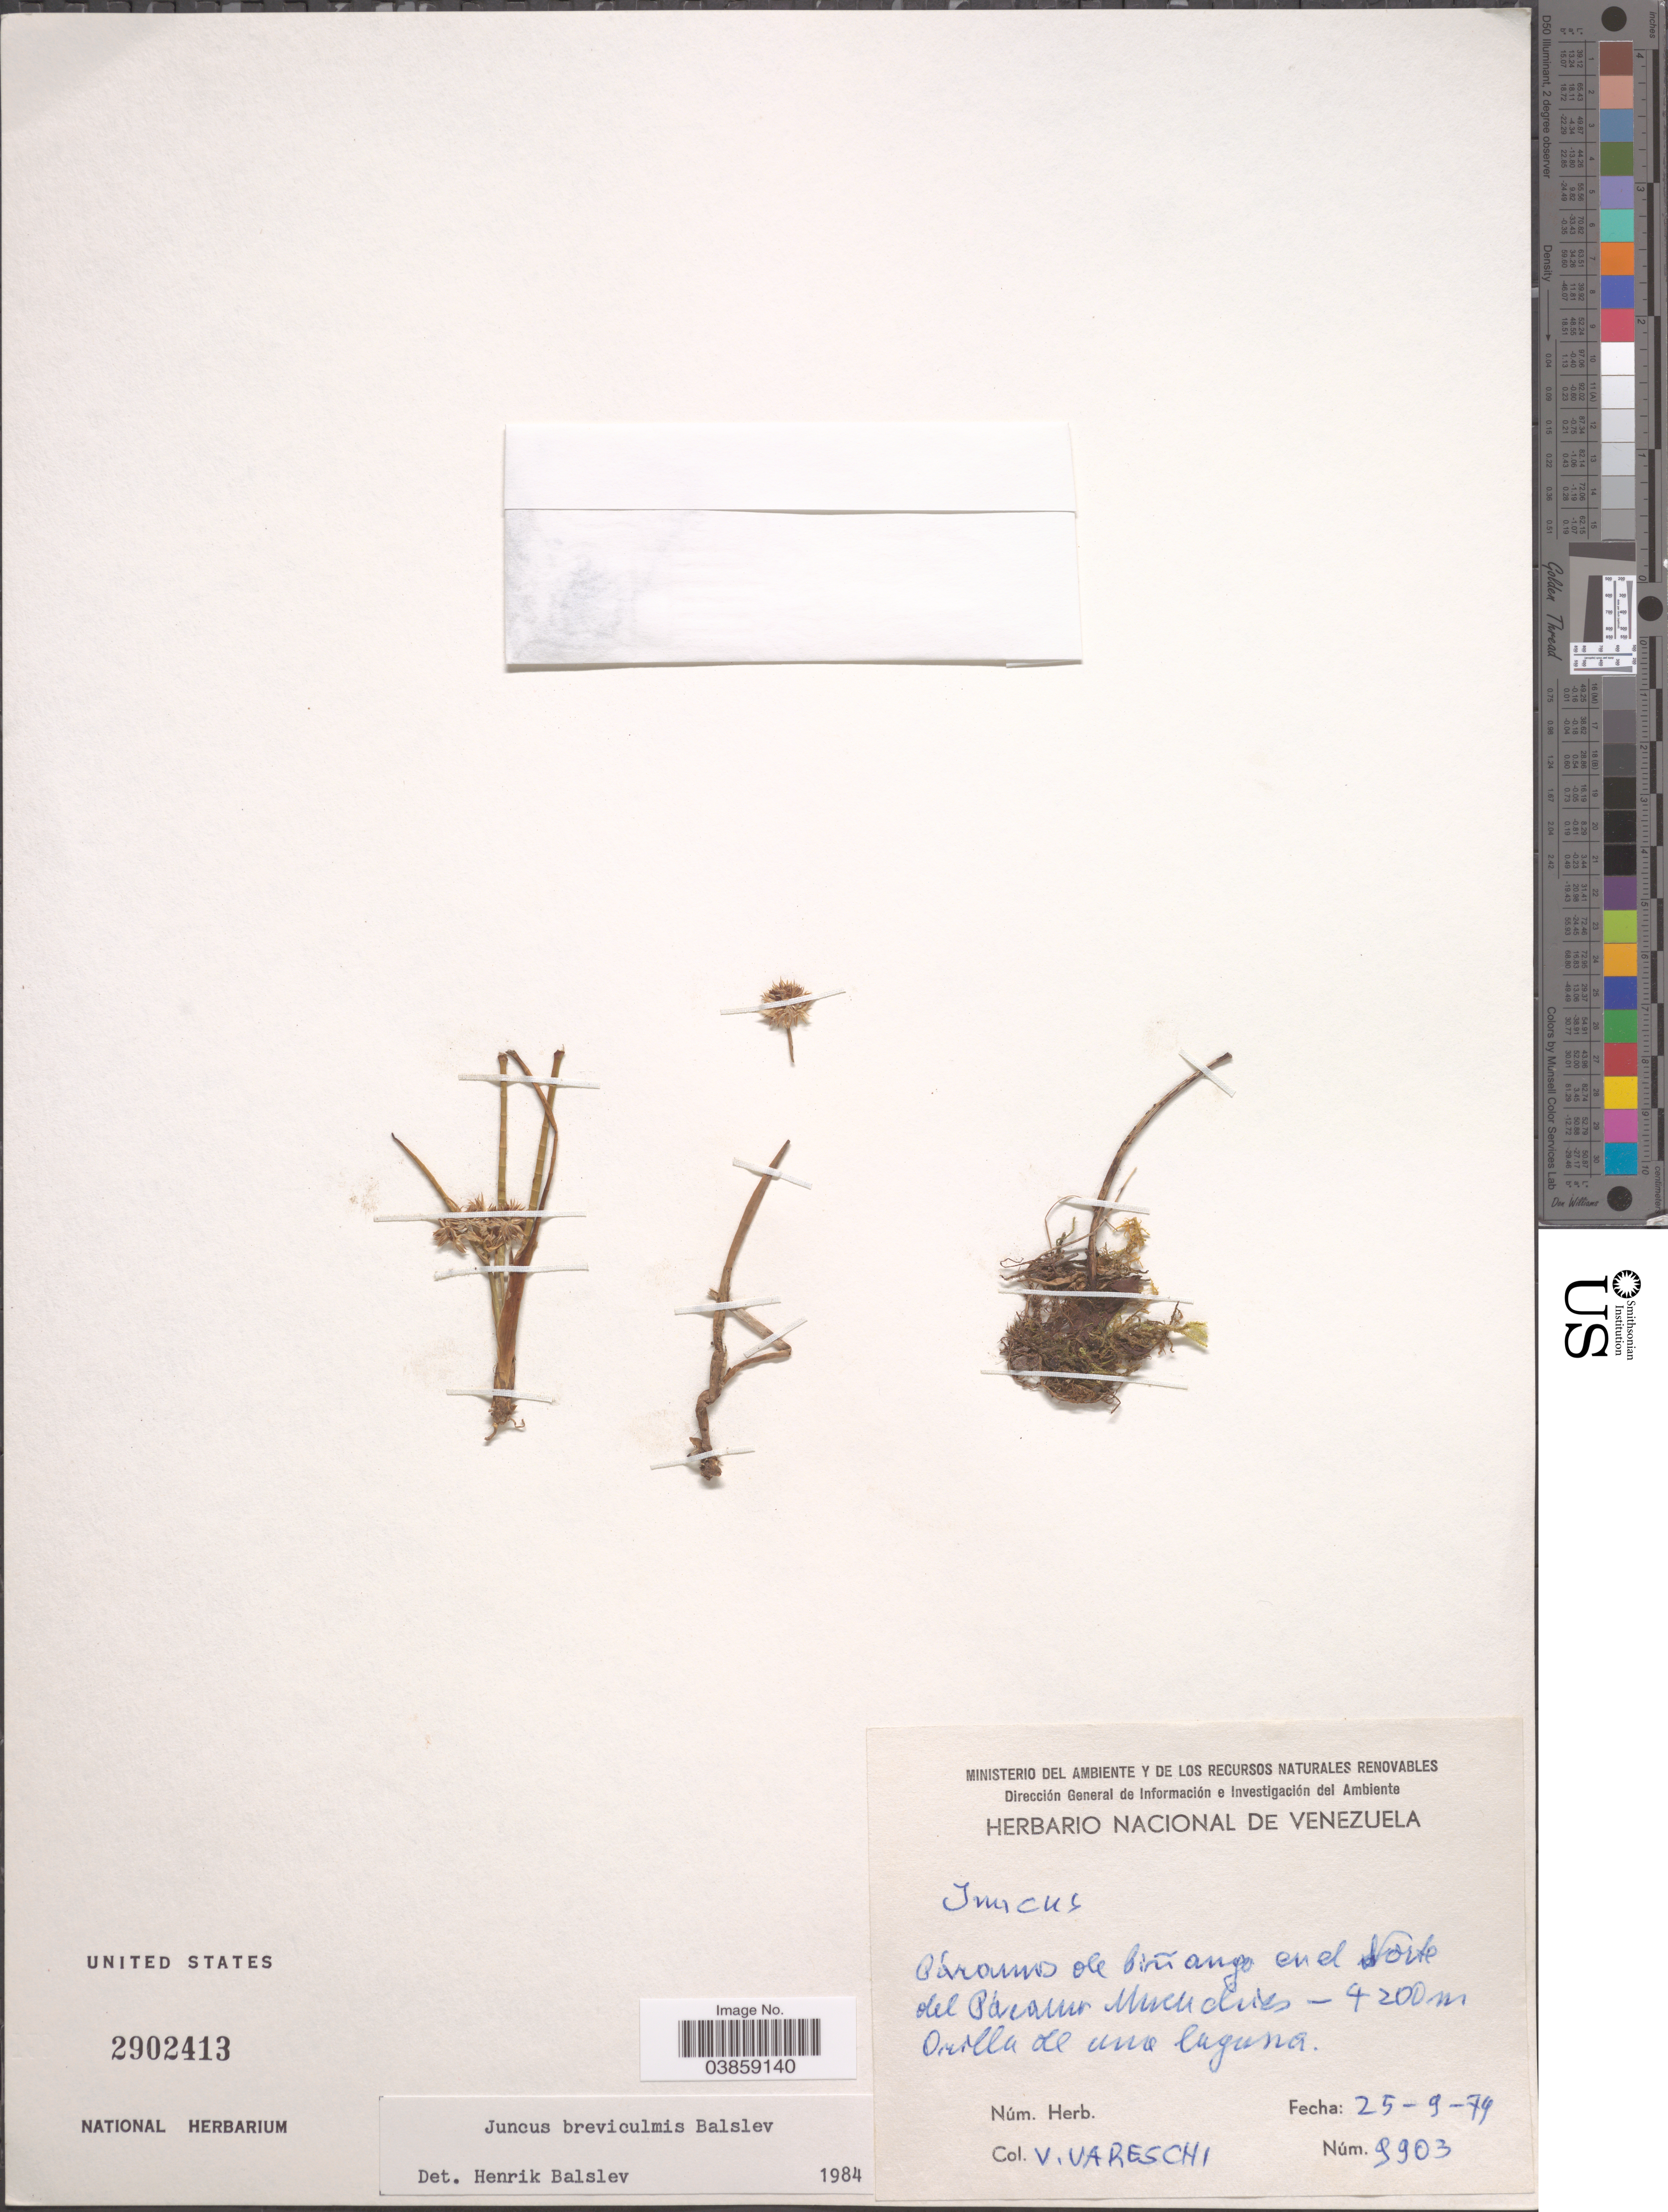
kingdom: Plantae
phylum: Tracheophyta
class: Liliopsida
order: Poales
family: Juncaceae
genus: Juncus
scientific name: Juncus breviculmis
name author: Balslev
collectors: V. Vareschi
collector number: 9903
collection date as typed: Transcribed d/m/y: 25/9/79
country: Venezuela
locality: Páramo de Ciñango en el Norte del Páramo Mucudués. Orilla de una laguna.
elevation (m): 4200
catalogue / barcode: US 2902413